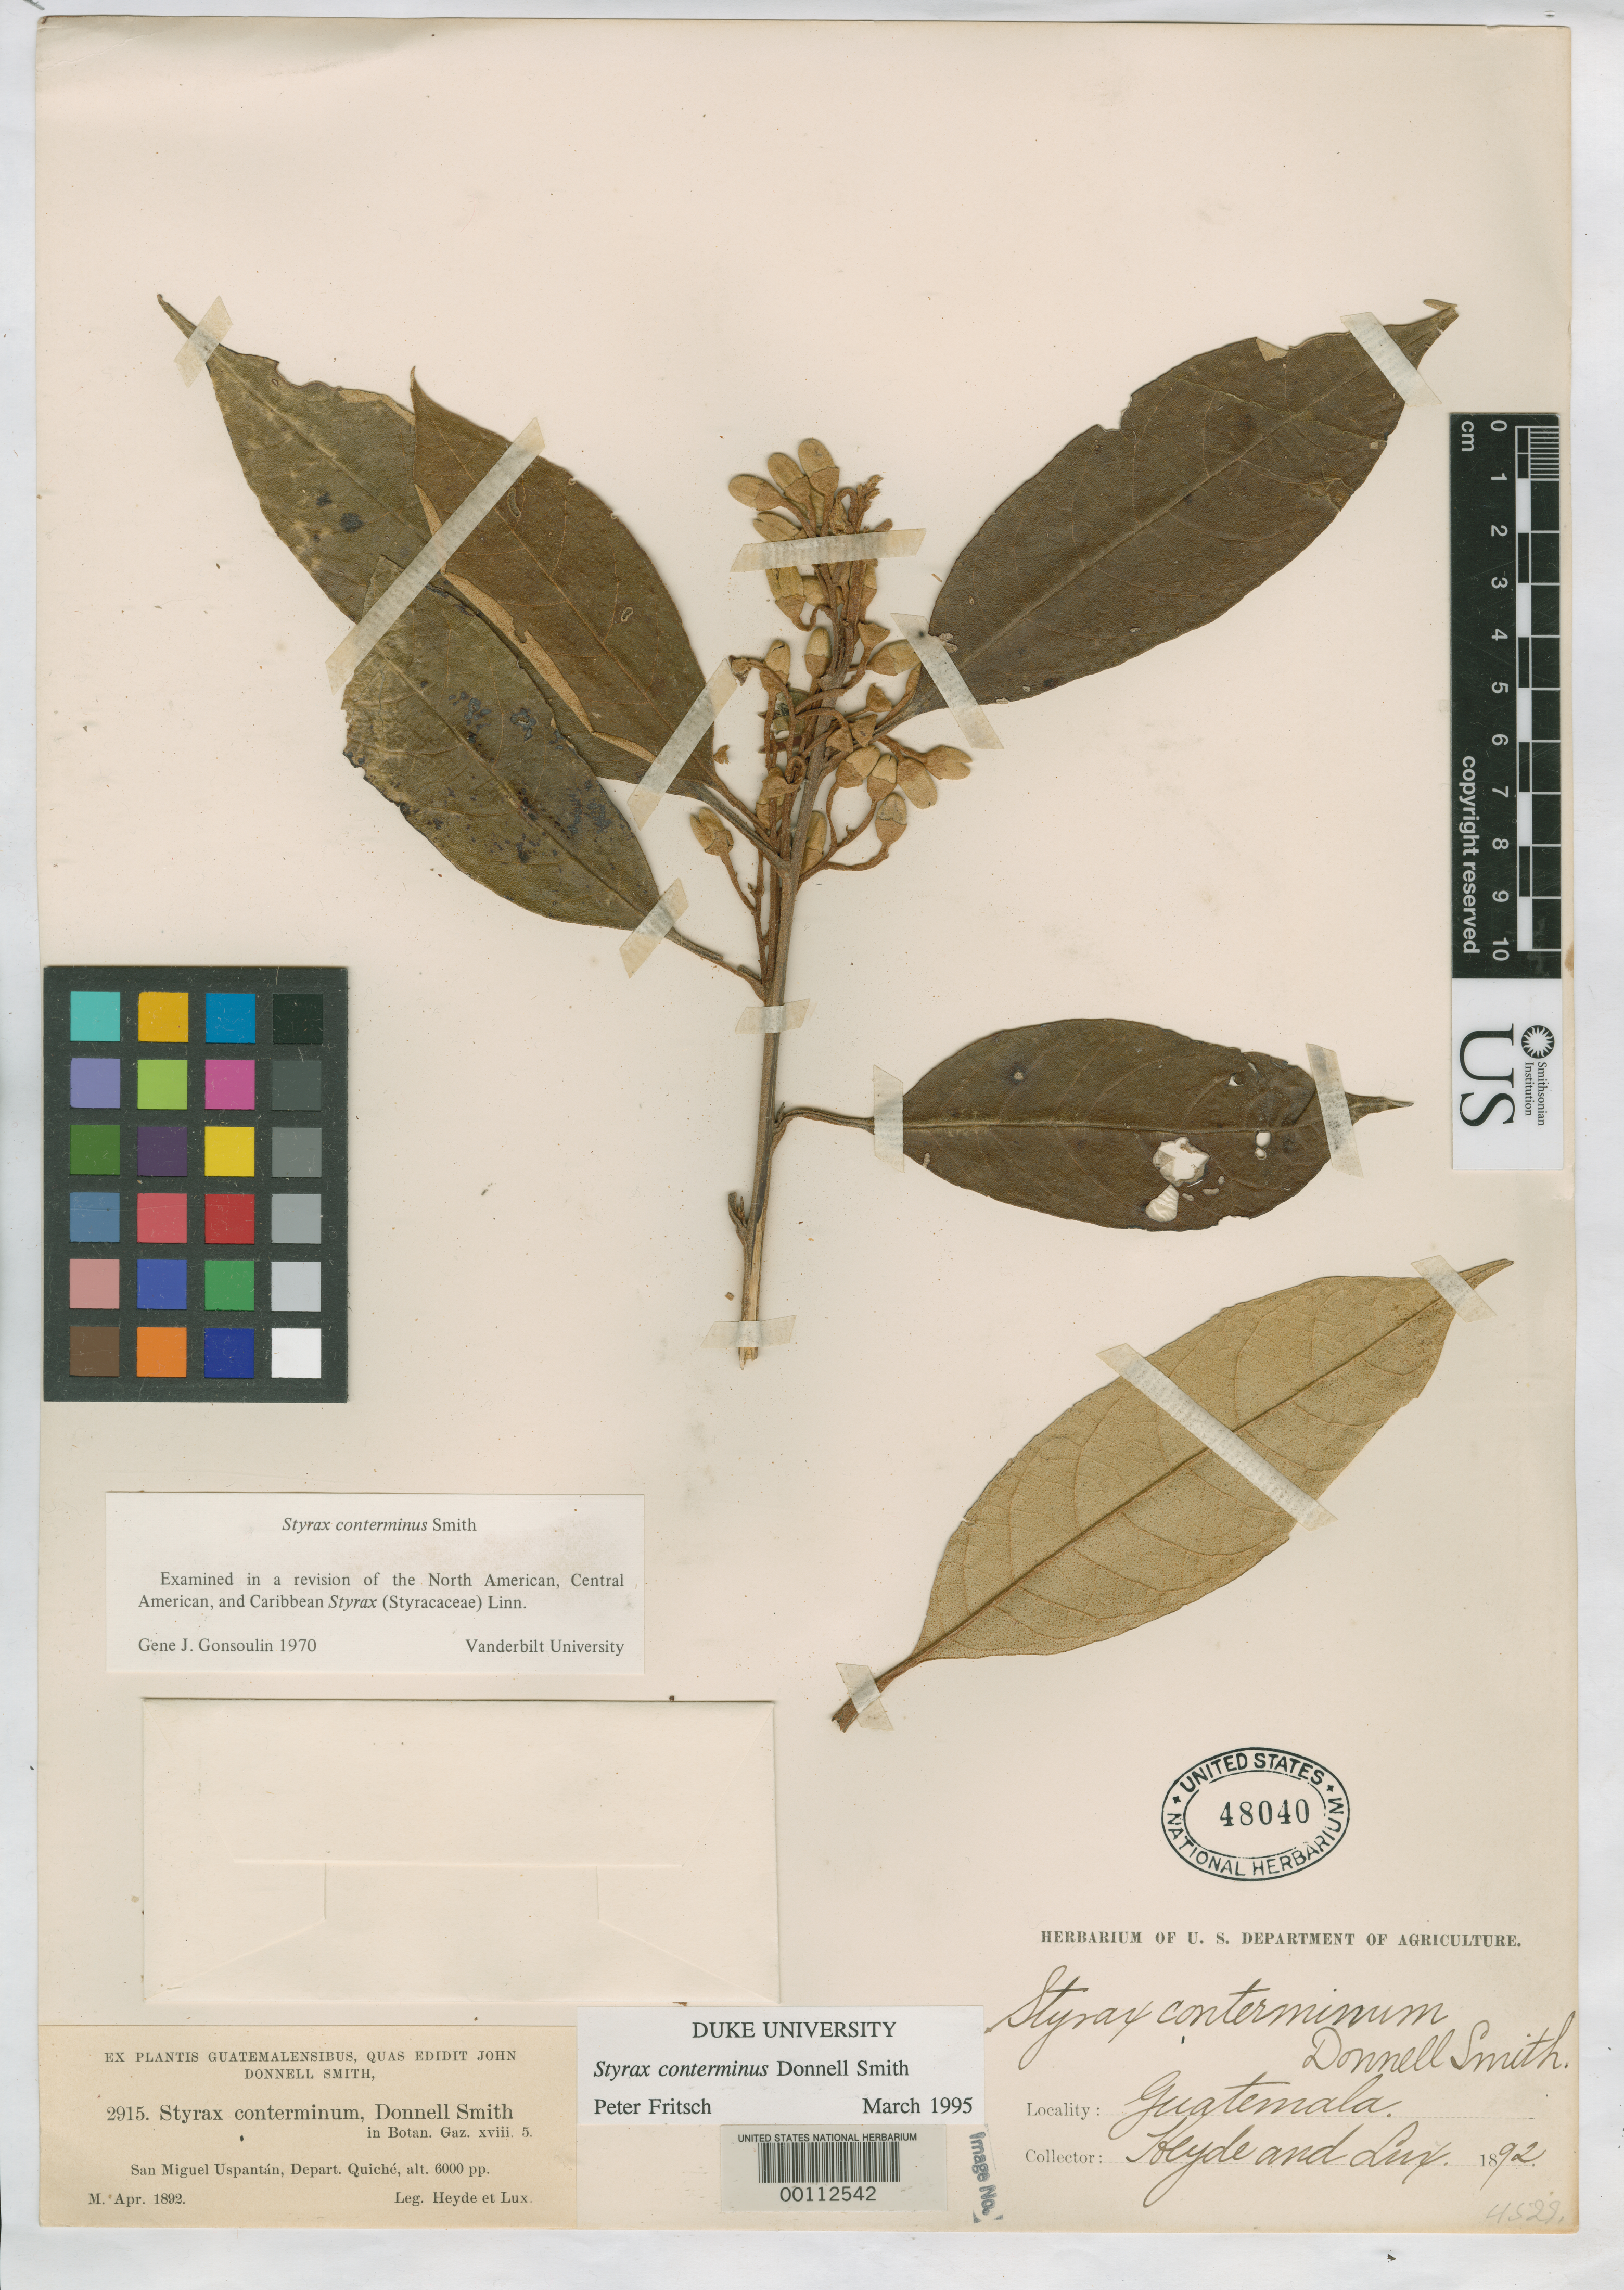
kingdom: Plantae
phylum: Tracheophyta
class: Magnoliopsida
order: Ericales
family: Styracaceae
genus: Styrax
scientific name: Styrax conterminus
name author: Donn. Sm.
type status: Isotype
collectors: E. T. Heyde & E. Lux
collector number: J.D.S. 2915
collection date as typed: Apr 1892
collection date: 1892-04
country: Guatemala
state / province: El Quiché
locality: San Miguel Uspantán; alt. 6000 pp.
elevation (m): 1829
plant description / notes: Specimen ex John Donnell Smith herbarium.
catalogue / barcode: US 48040